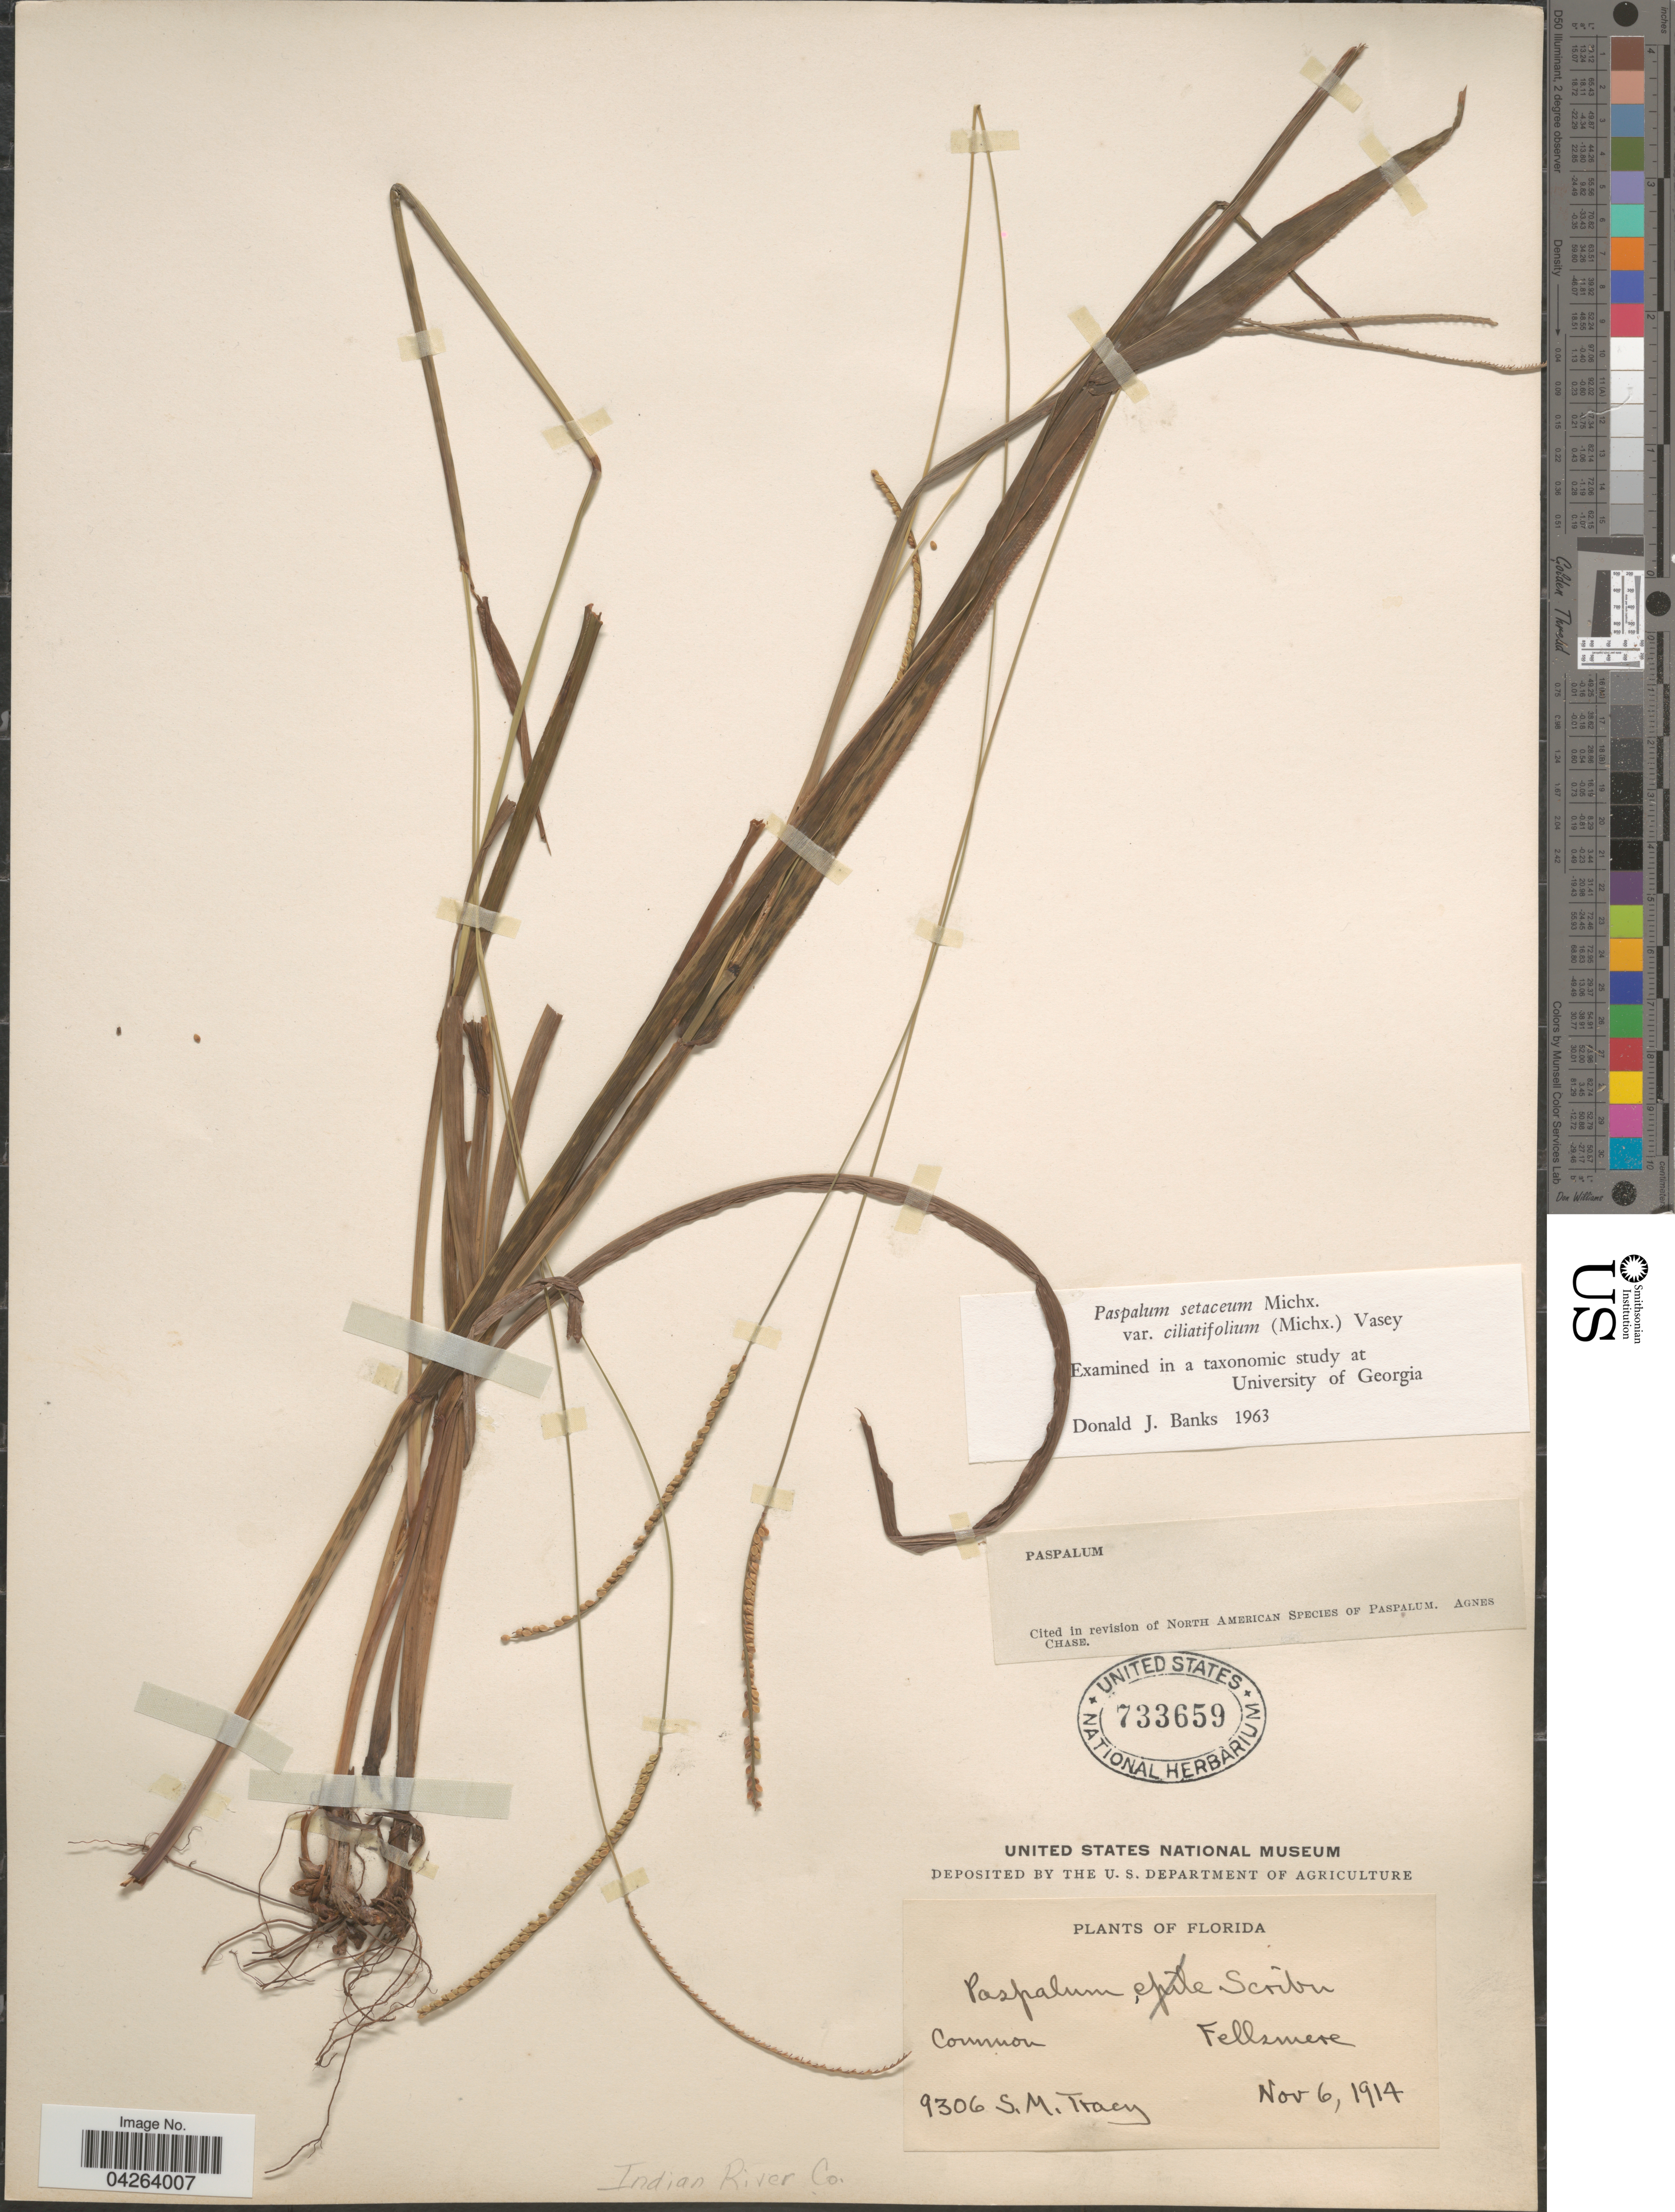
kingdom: Plantae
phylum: Tracheophyta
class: Liliopsida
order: Poales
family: Poaceae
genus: Paspalum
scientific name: Paspalum setaceum var. ciliatifolium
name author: (Michx.) Vasey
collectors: S. M. Tracy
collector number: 9306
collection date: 1914-11-06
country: United States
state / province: Florida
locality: Fellsmere. Indian River Co.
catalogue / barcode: US 733659